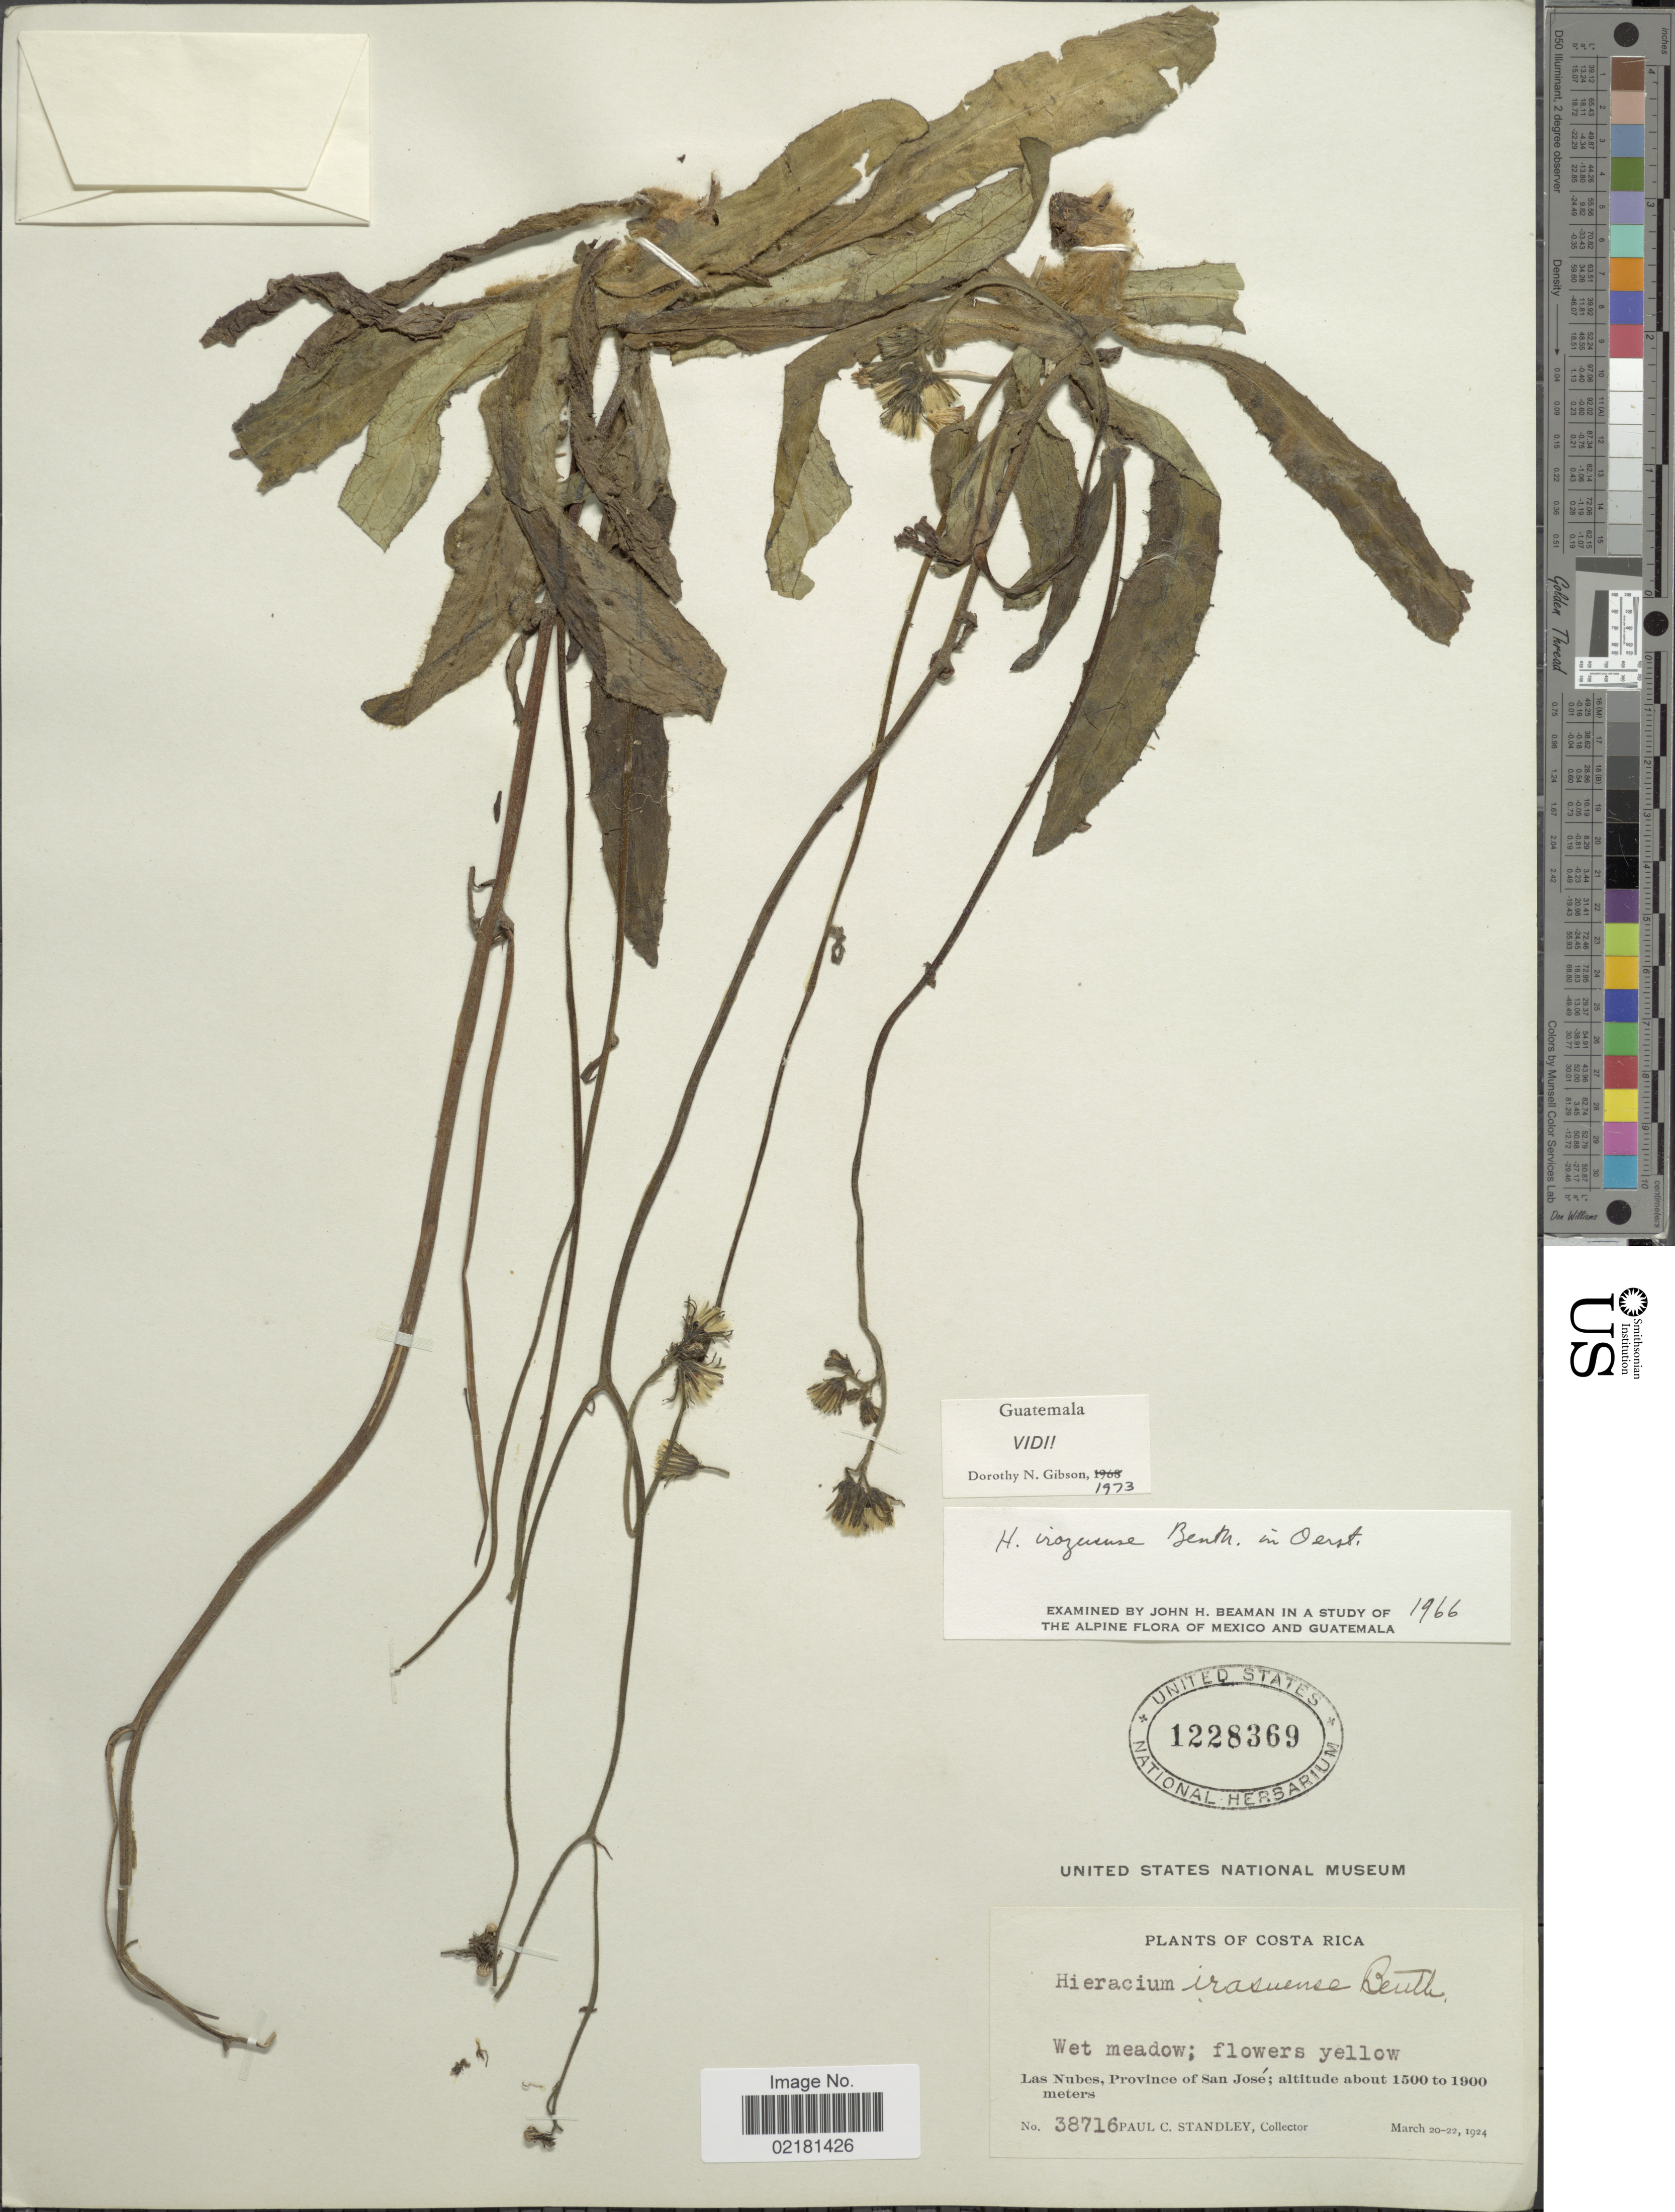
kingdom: Plantae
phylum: Tracheophyta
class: Magnoliopsida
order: Asterales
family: Asteraceae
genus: Hieracium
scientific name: Hieracium irasuense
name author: Benth.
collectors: P. C. Standley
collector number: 38716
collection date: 1924-03-20/1924-03-22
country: Costa Rica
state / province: San José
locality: Las Nubes.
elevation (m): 1500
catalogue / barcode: US 1228369